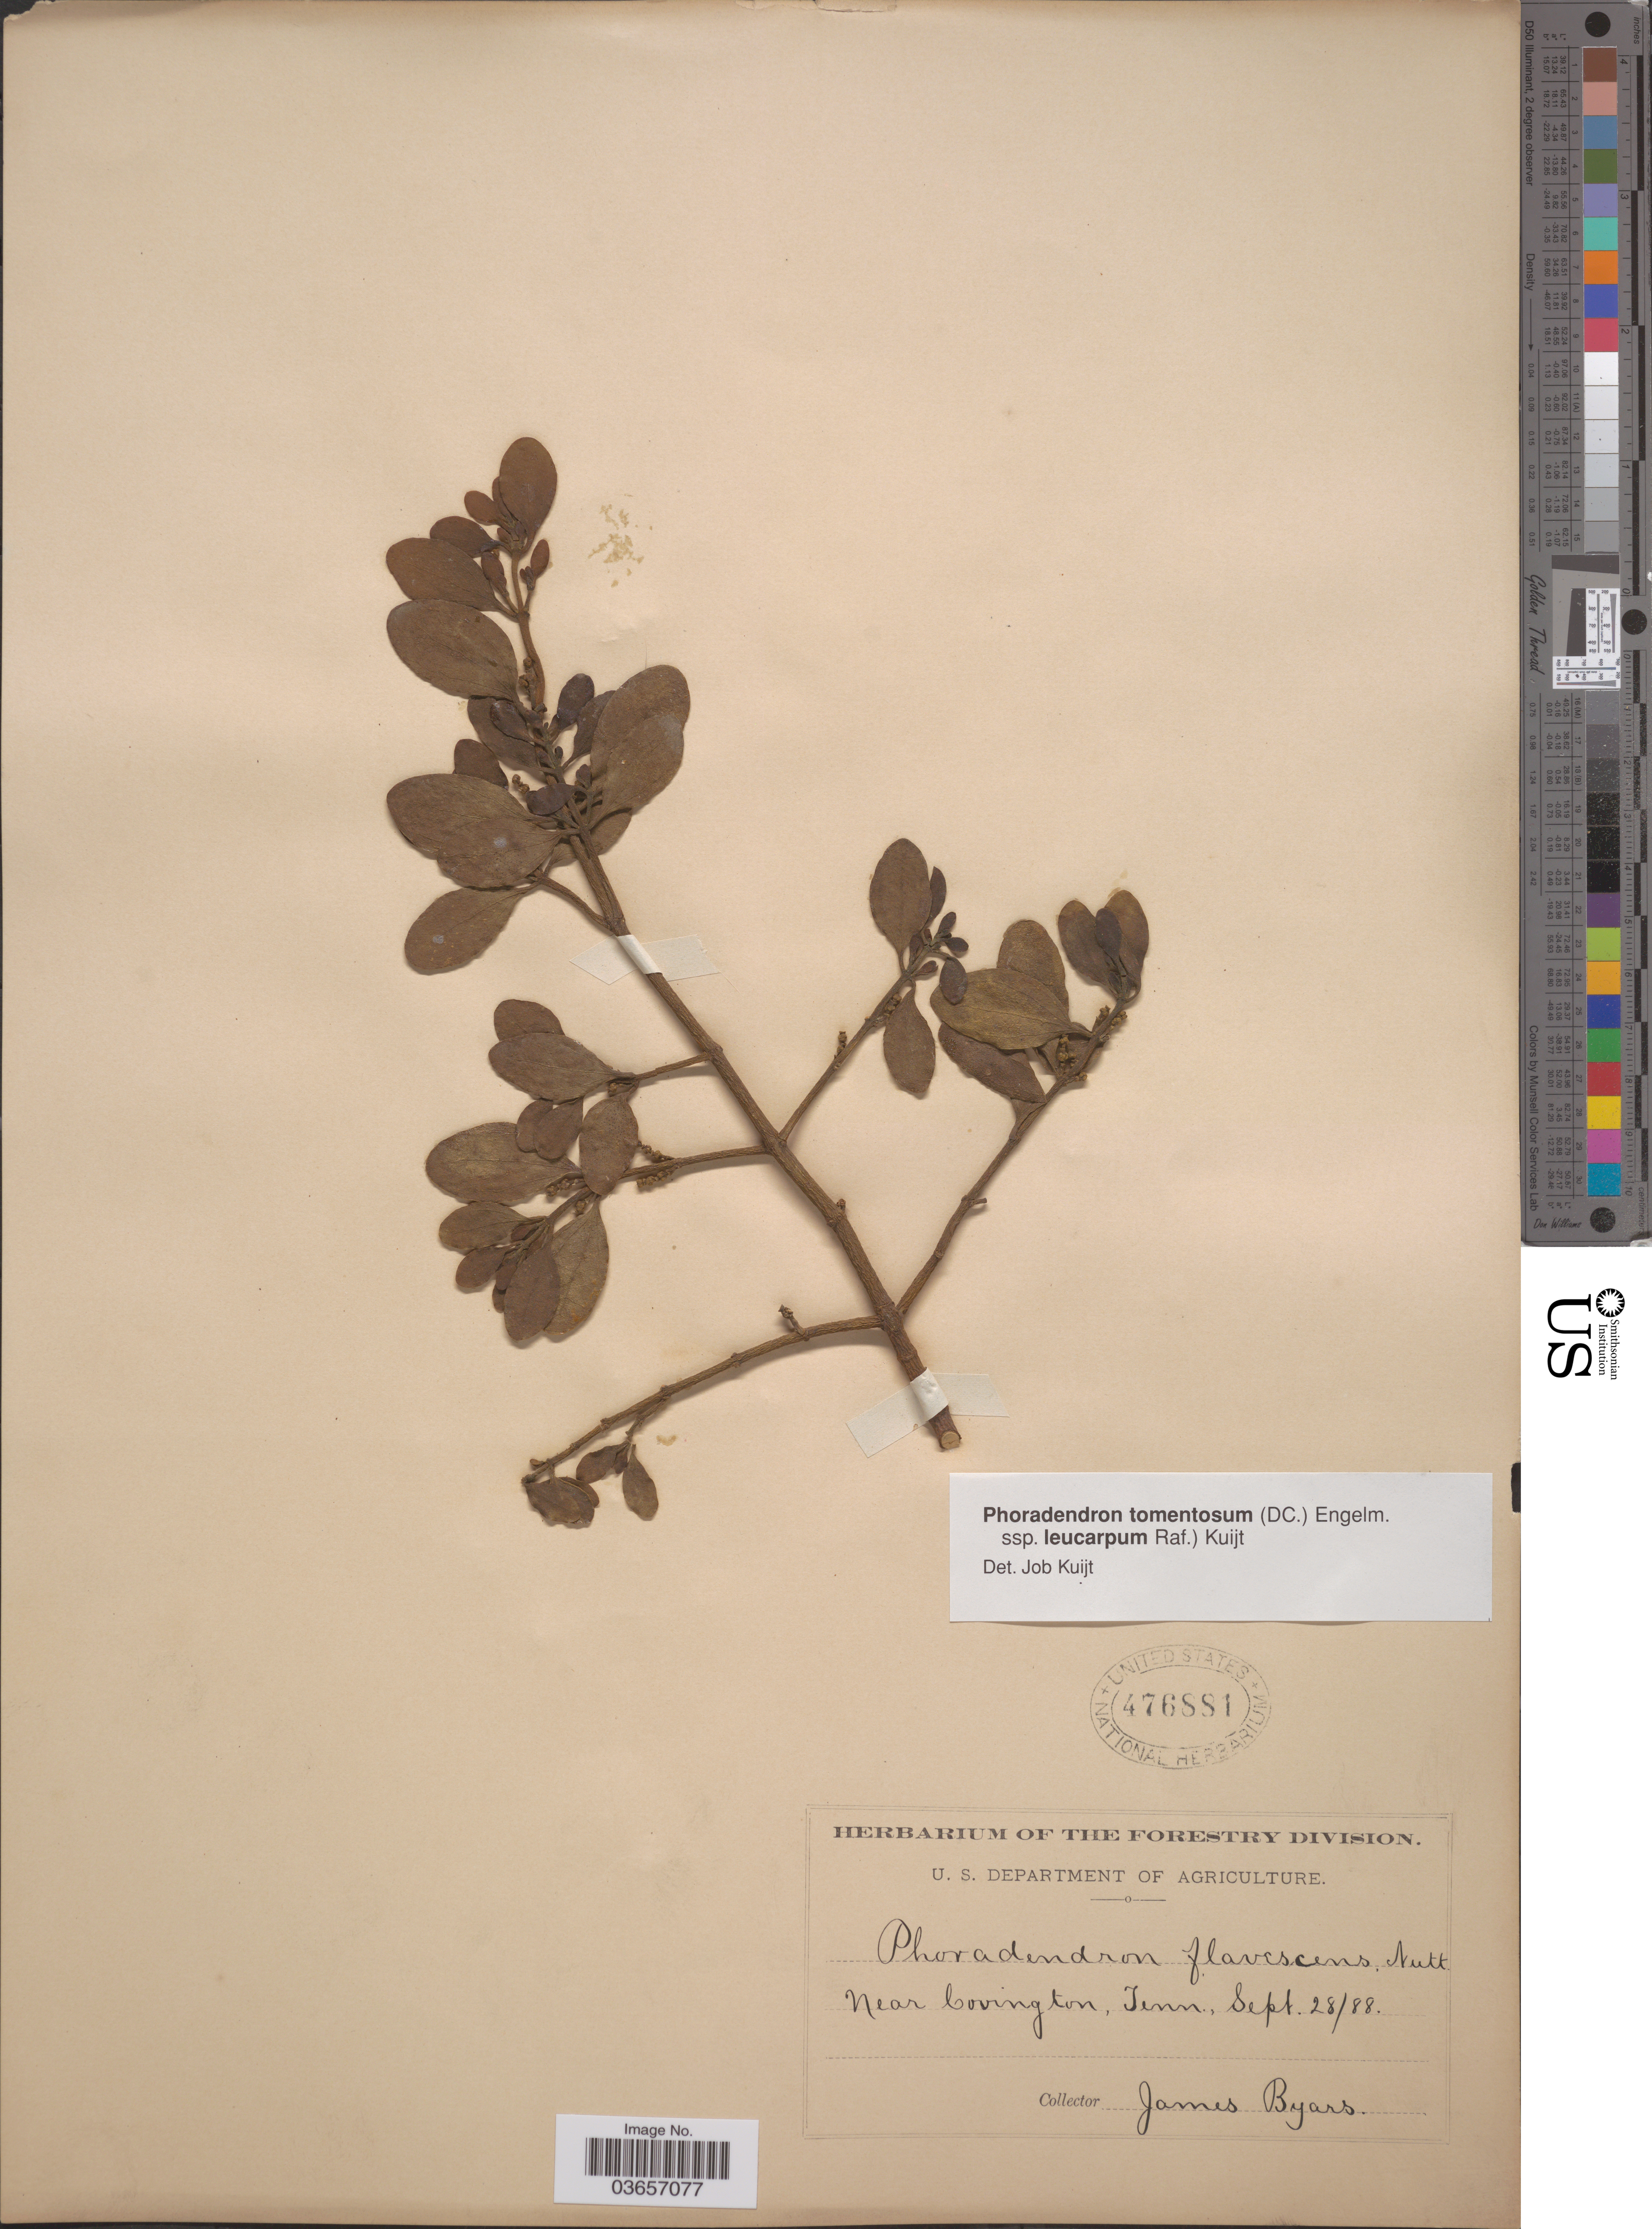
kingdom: Plantae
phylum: Tracheophyta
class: Magnoliopsida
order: Santalales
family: Viscaceae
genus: Phoradendron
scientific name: Phoradendron tomentosum subsp. leucarpum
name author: DC.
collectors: J. Byars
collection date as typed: Transcribed d/m/y: 28/9/88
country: United States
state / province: Tennessee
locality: Near Covington.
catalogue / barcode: US 476881